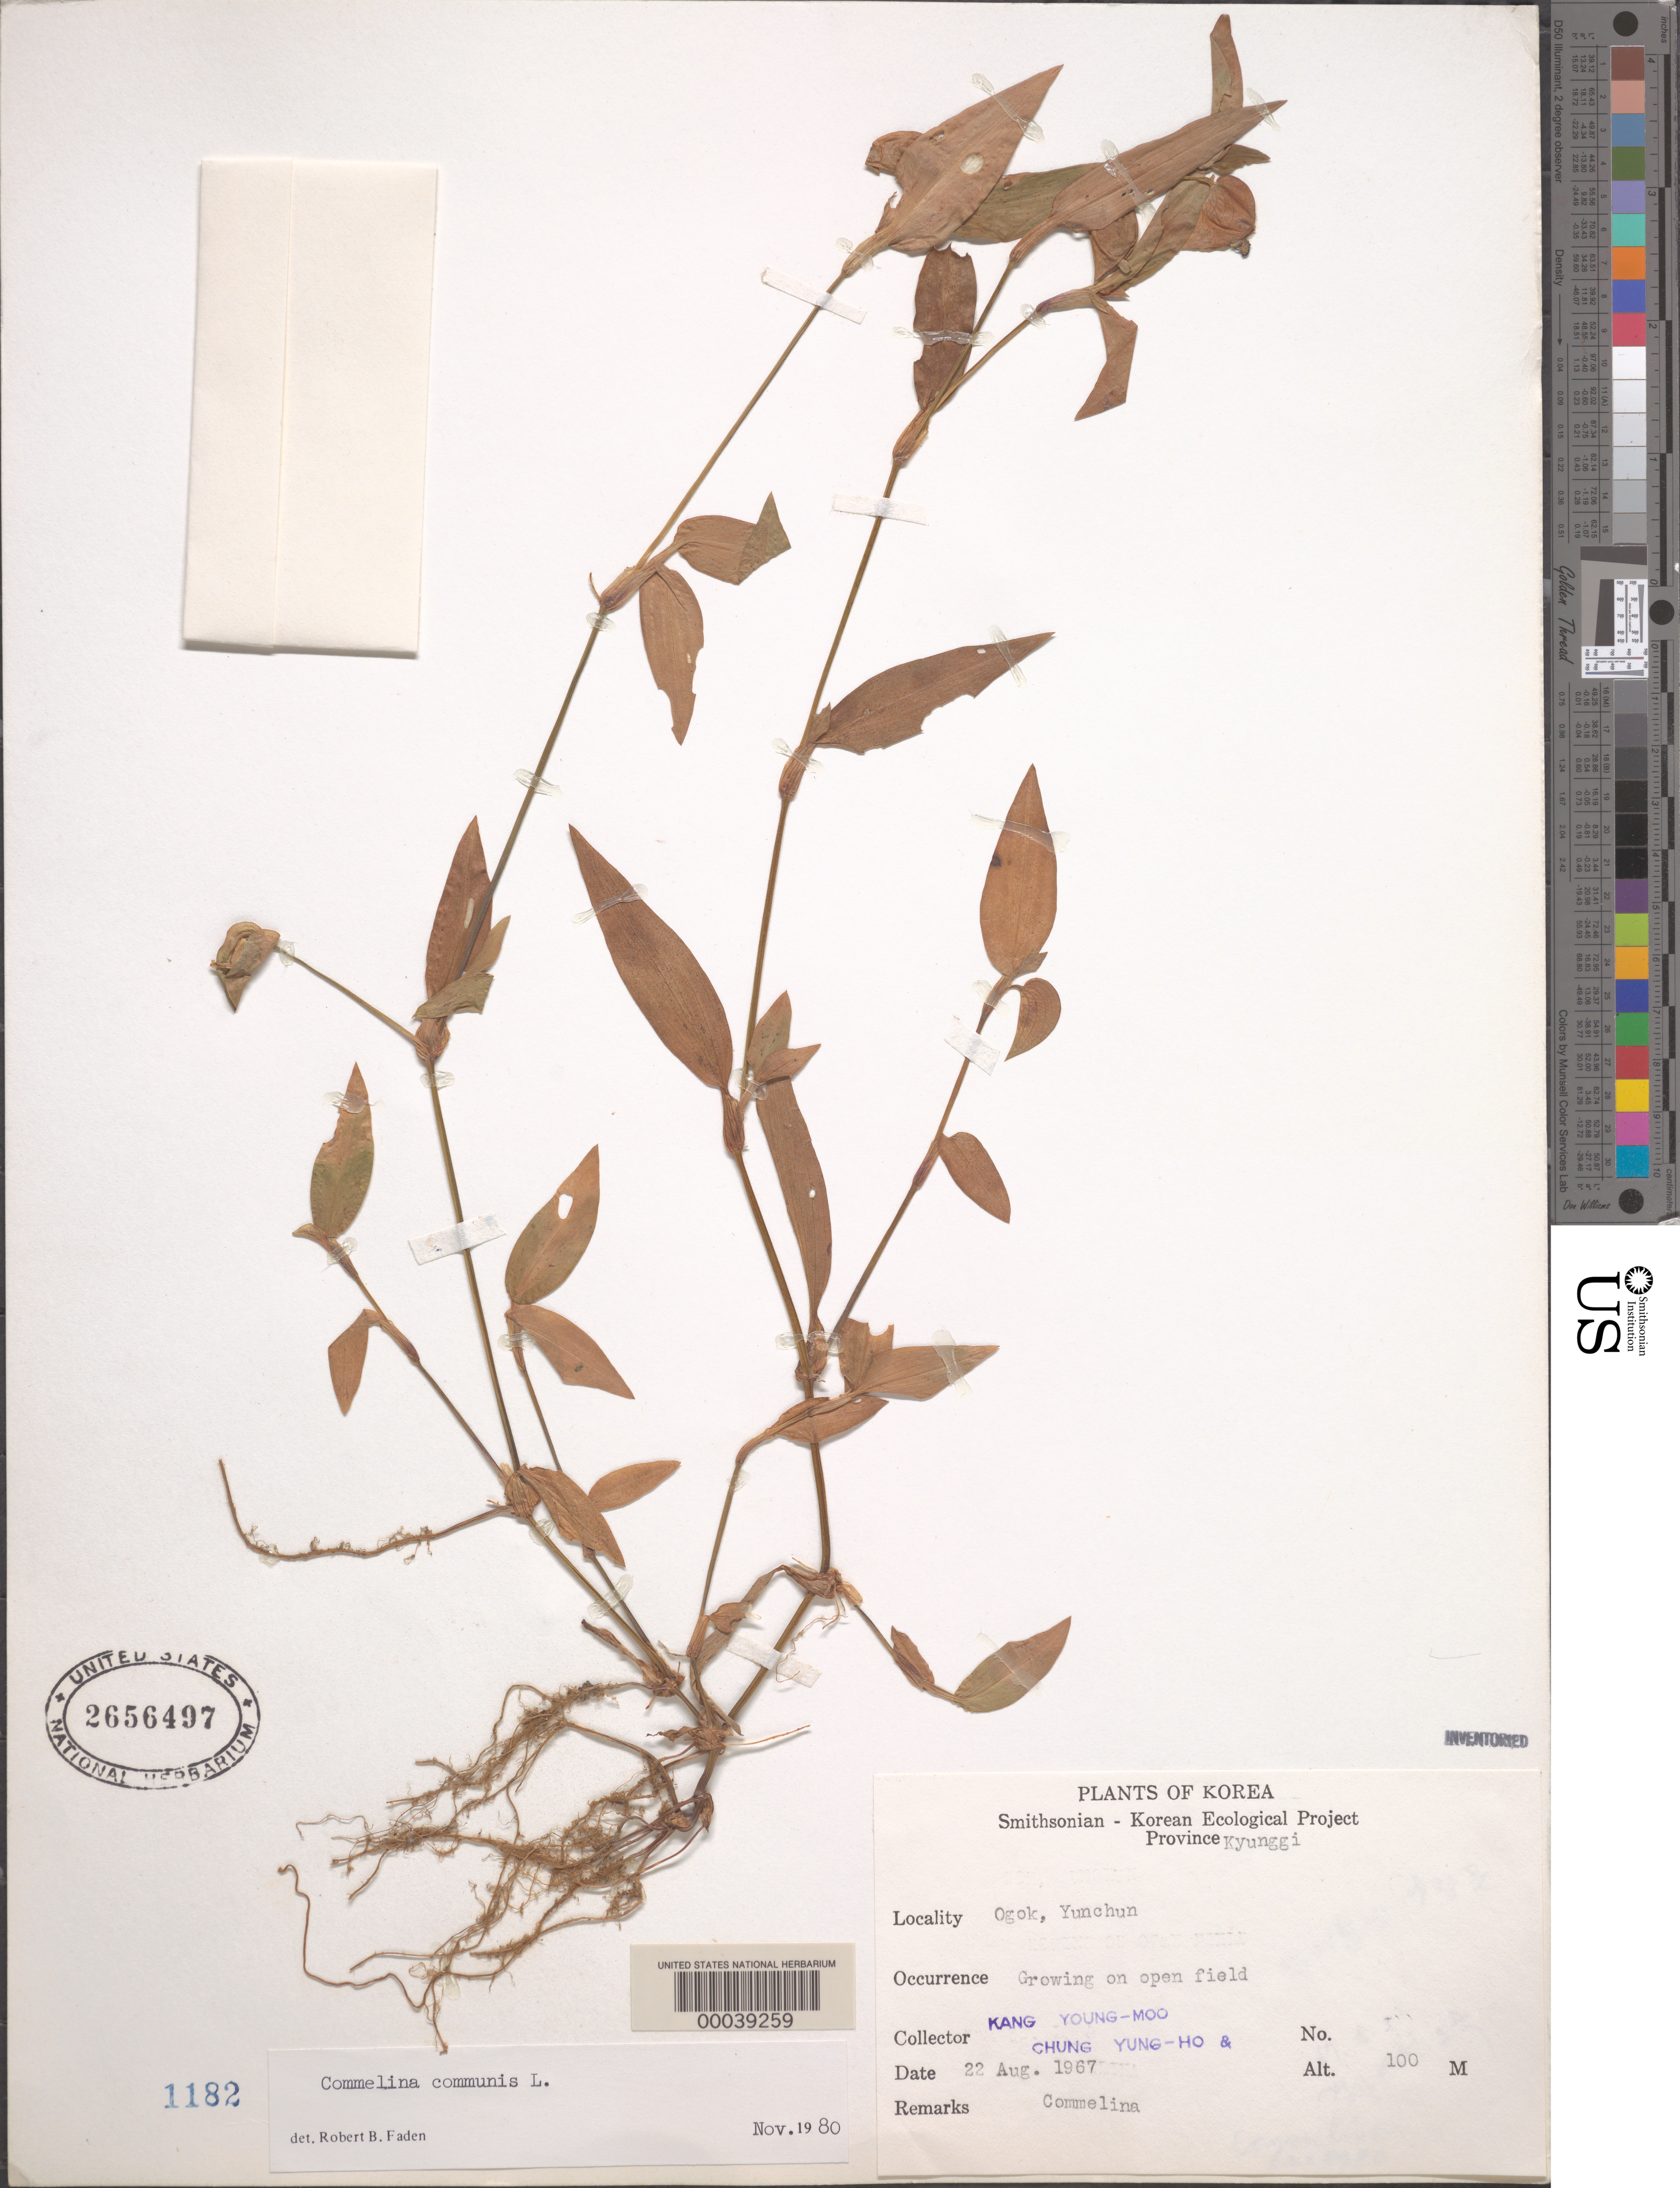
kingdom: Plantae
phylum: Tracheophyta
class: Liliopsida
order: Commelinales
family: Commelinaceae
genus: Commelina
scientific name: Commelina communis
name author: L.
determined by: Faden, Robert B., (US), Smithsonian Institution - National Museum of Natural History (UNITED STATES)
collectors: Y. Kann & Y. Chung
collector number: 1182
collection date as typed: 22 Aug 1967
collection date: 1967-08-22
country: South Korea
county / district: Kyonggi-do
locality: Kyunggi Province, Ogok, Yunchun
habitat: Open field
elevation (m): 100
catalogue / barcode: US 2656497